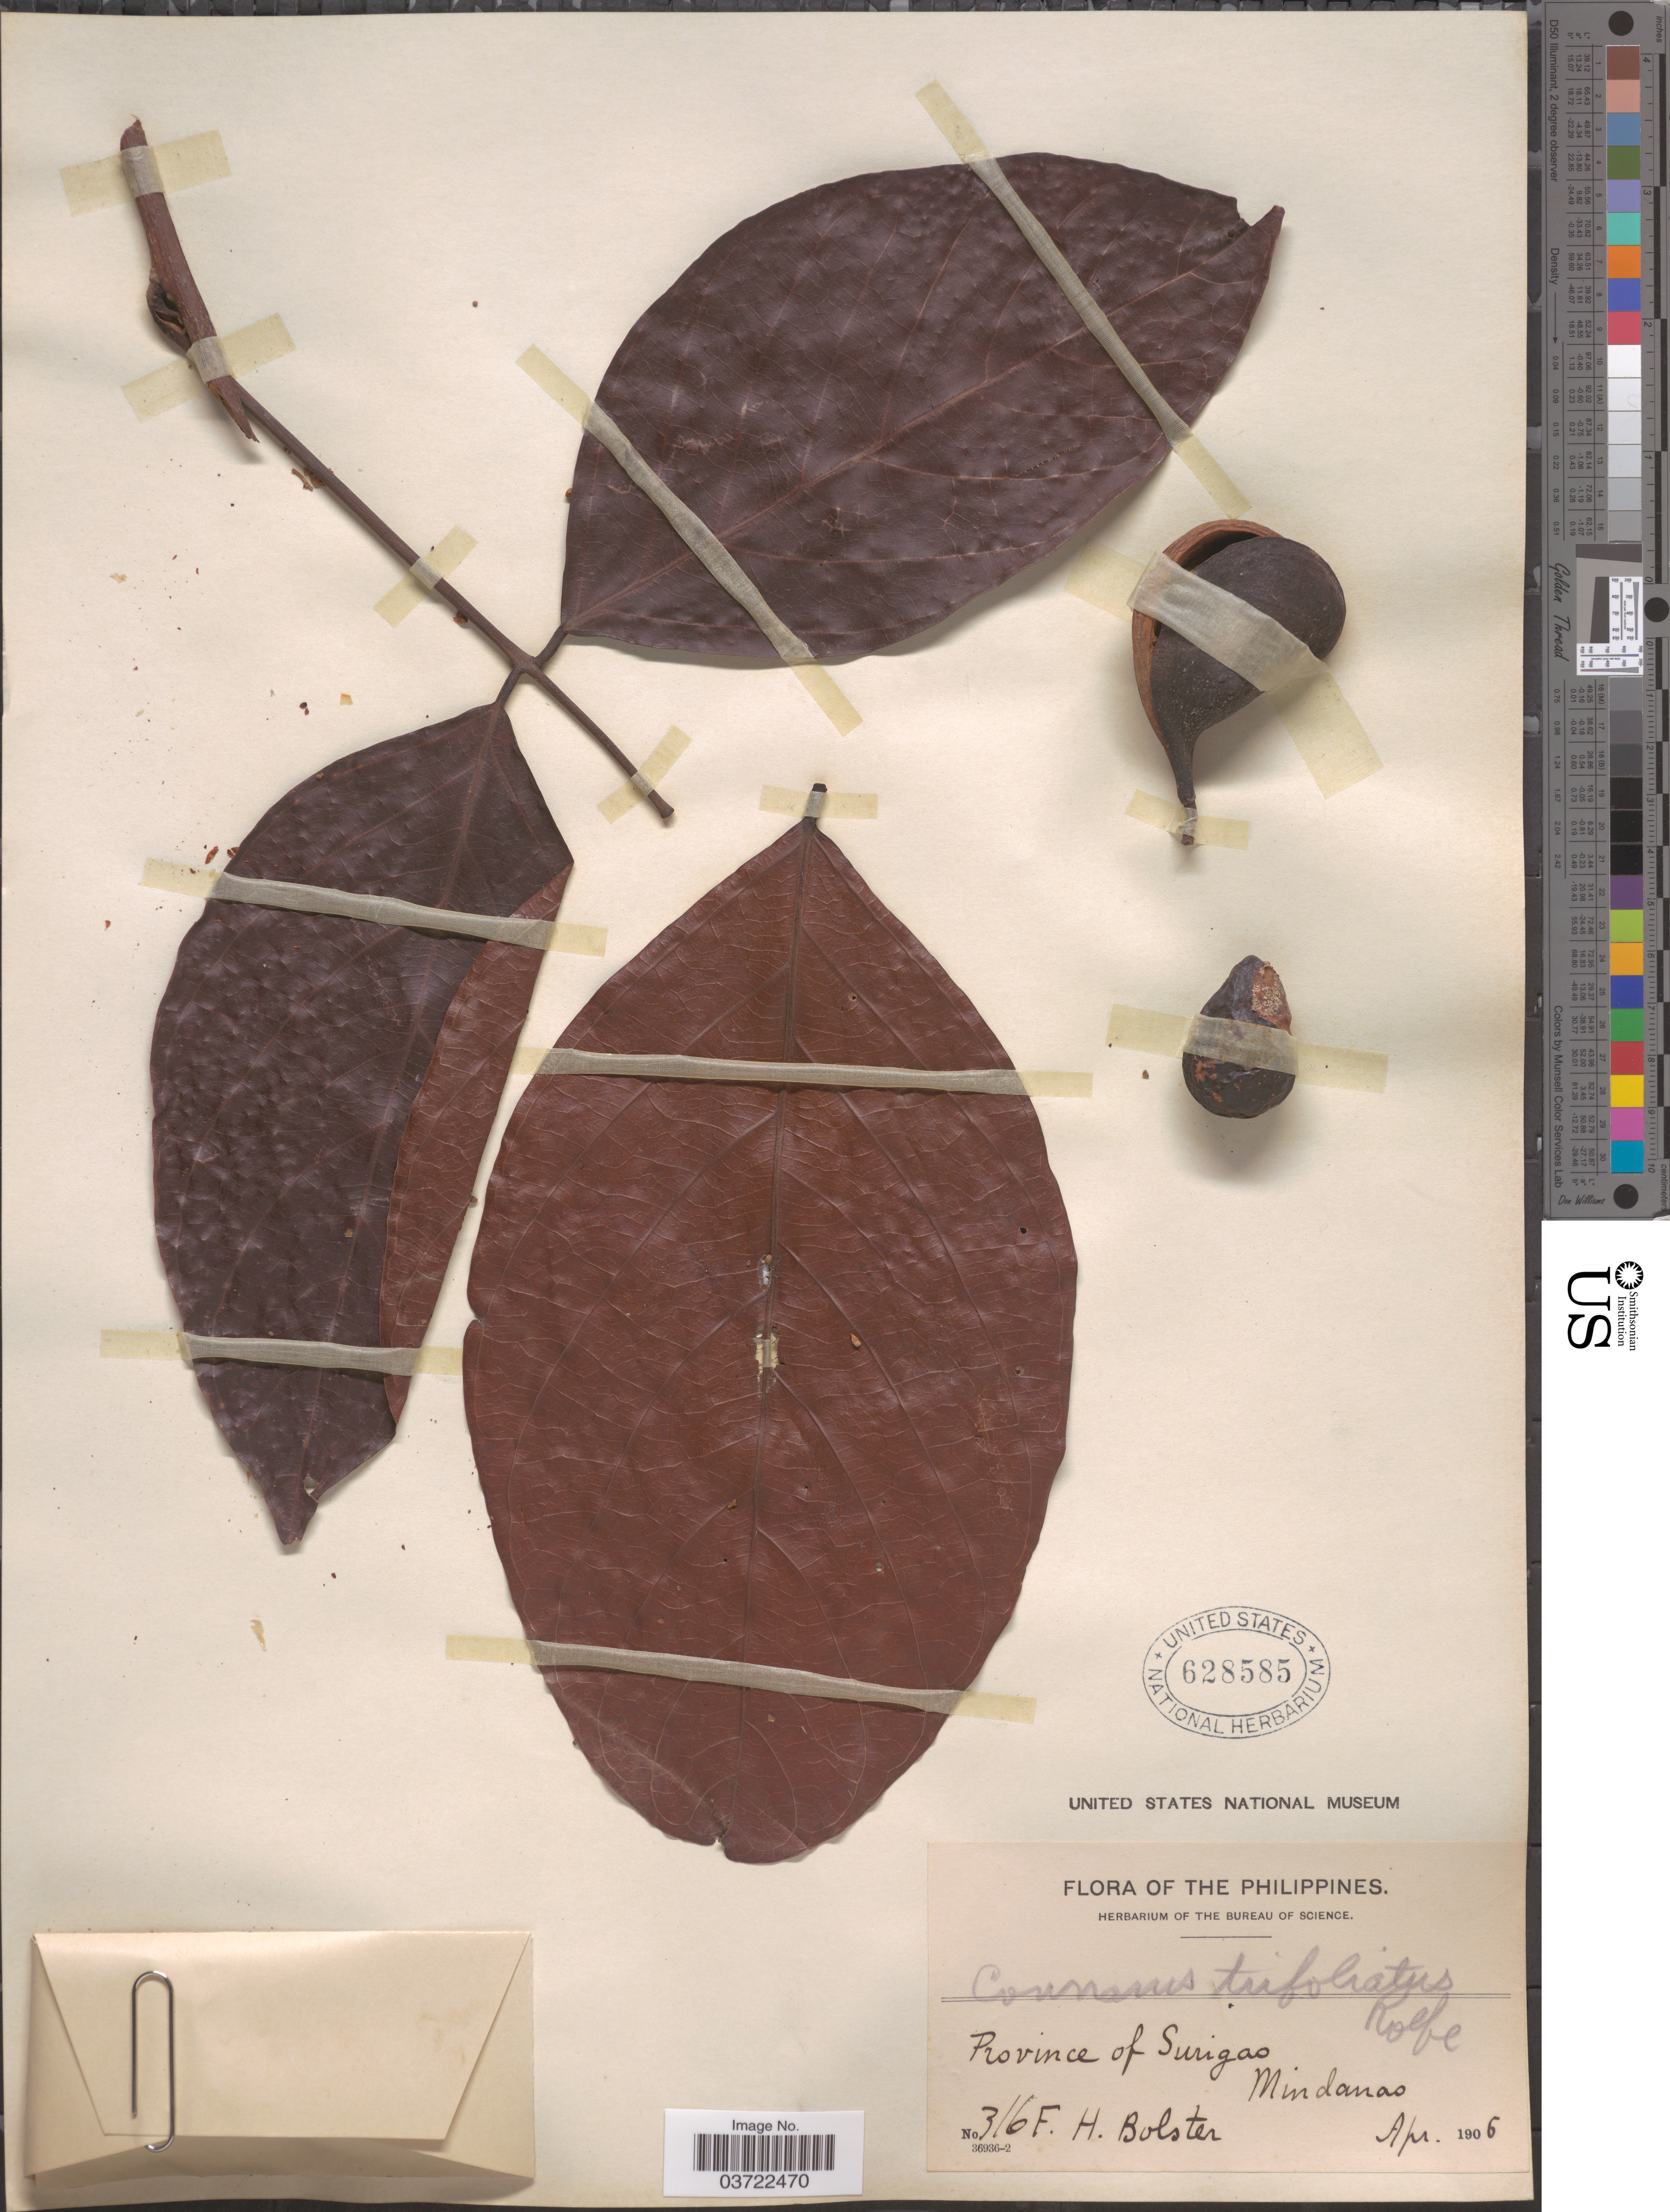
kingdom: Plantae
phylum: Tracheophyta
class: Magnoliopsida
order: Oxalidales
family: Connaraceae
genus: Connarus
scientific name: Connarus trifoliolatus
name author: Rolfe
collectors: F. Bolster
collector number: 316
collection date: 1906-04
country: Philippines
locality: Province of Surigao, Mindanao.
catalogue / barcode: US 628585